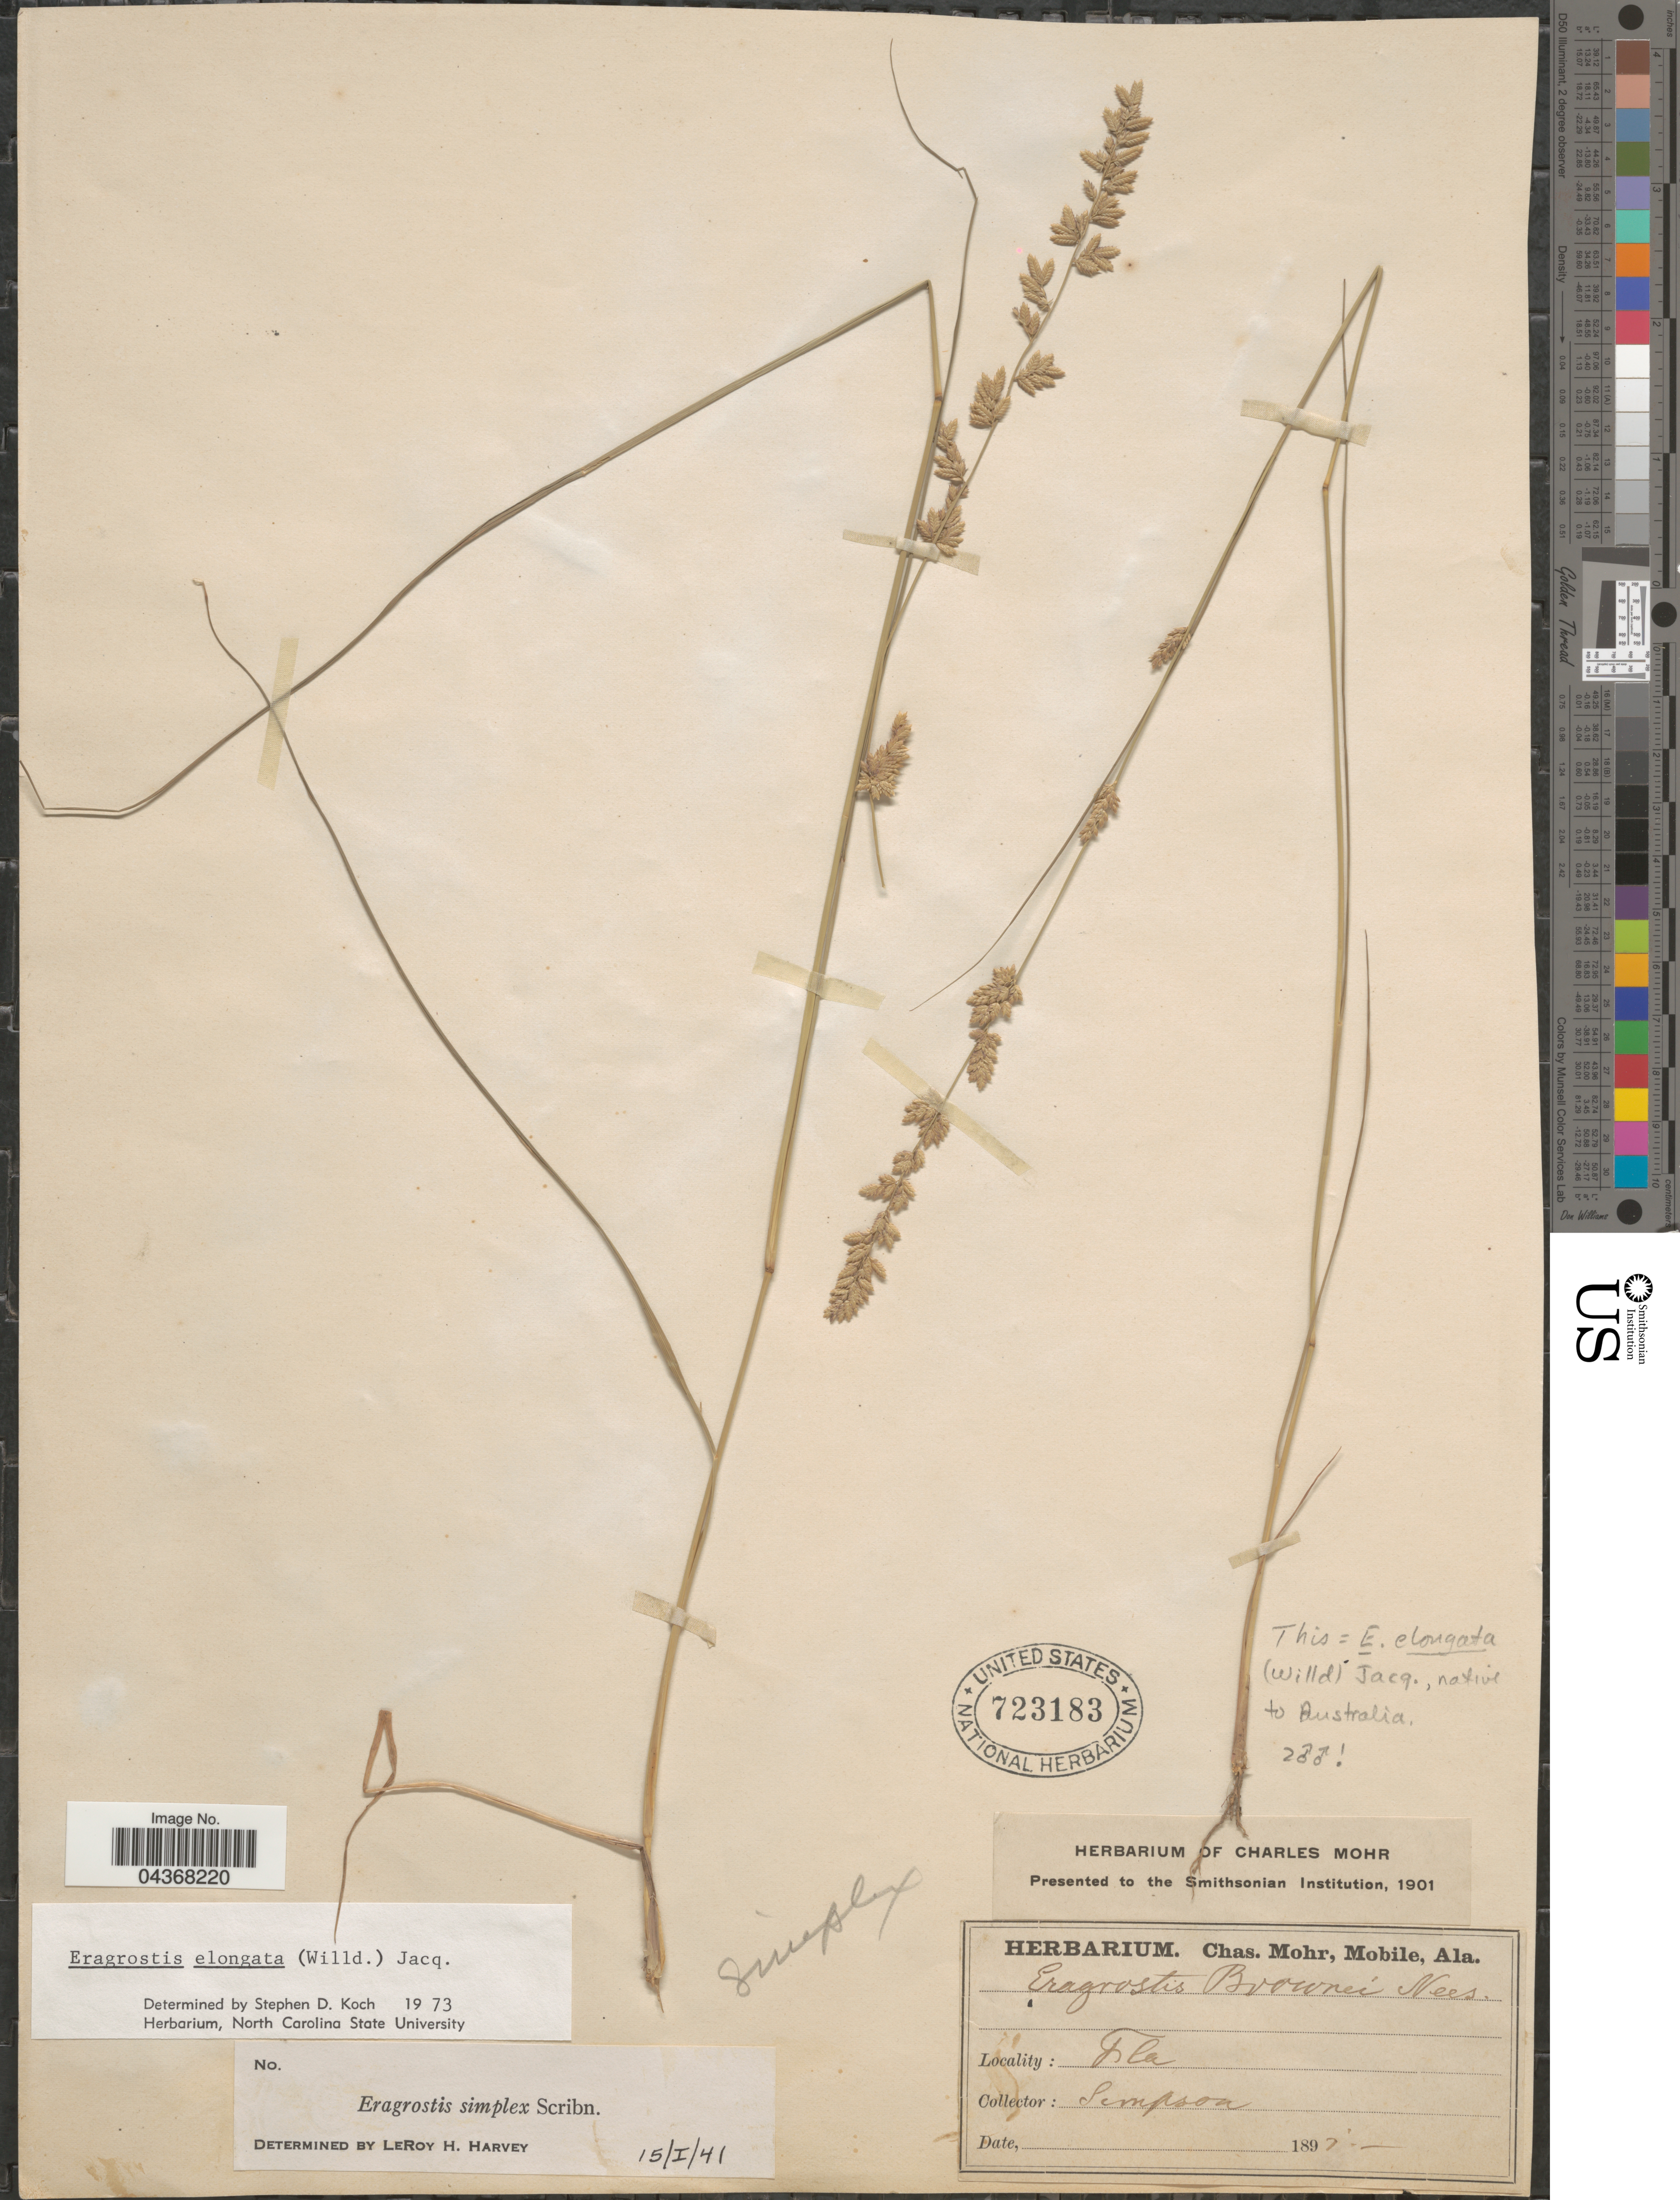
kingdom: Plantae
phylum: Tracheophyta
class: Liliopsida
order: Poales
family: Poaceae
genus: Eragrostis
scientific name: Eragrostis elongata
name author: (Willd.) J. Jacq.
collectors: Simpson, --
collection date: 1897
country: United States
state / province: Florida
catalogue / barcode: US 723183